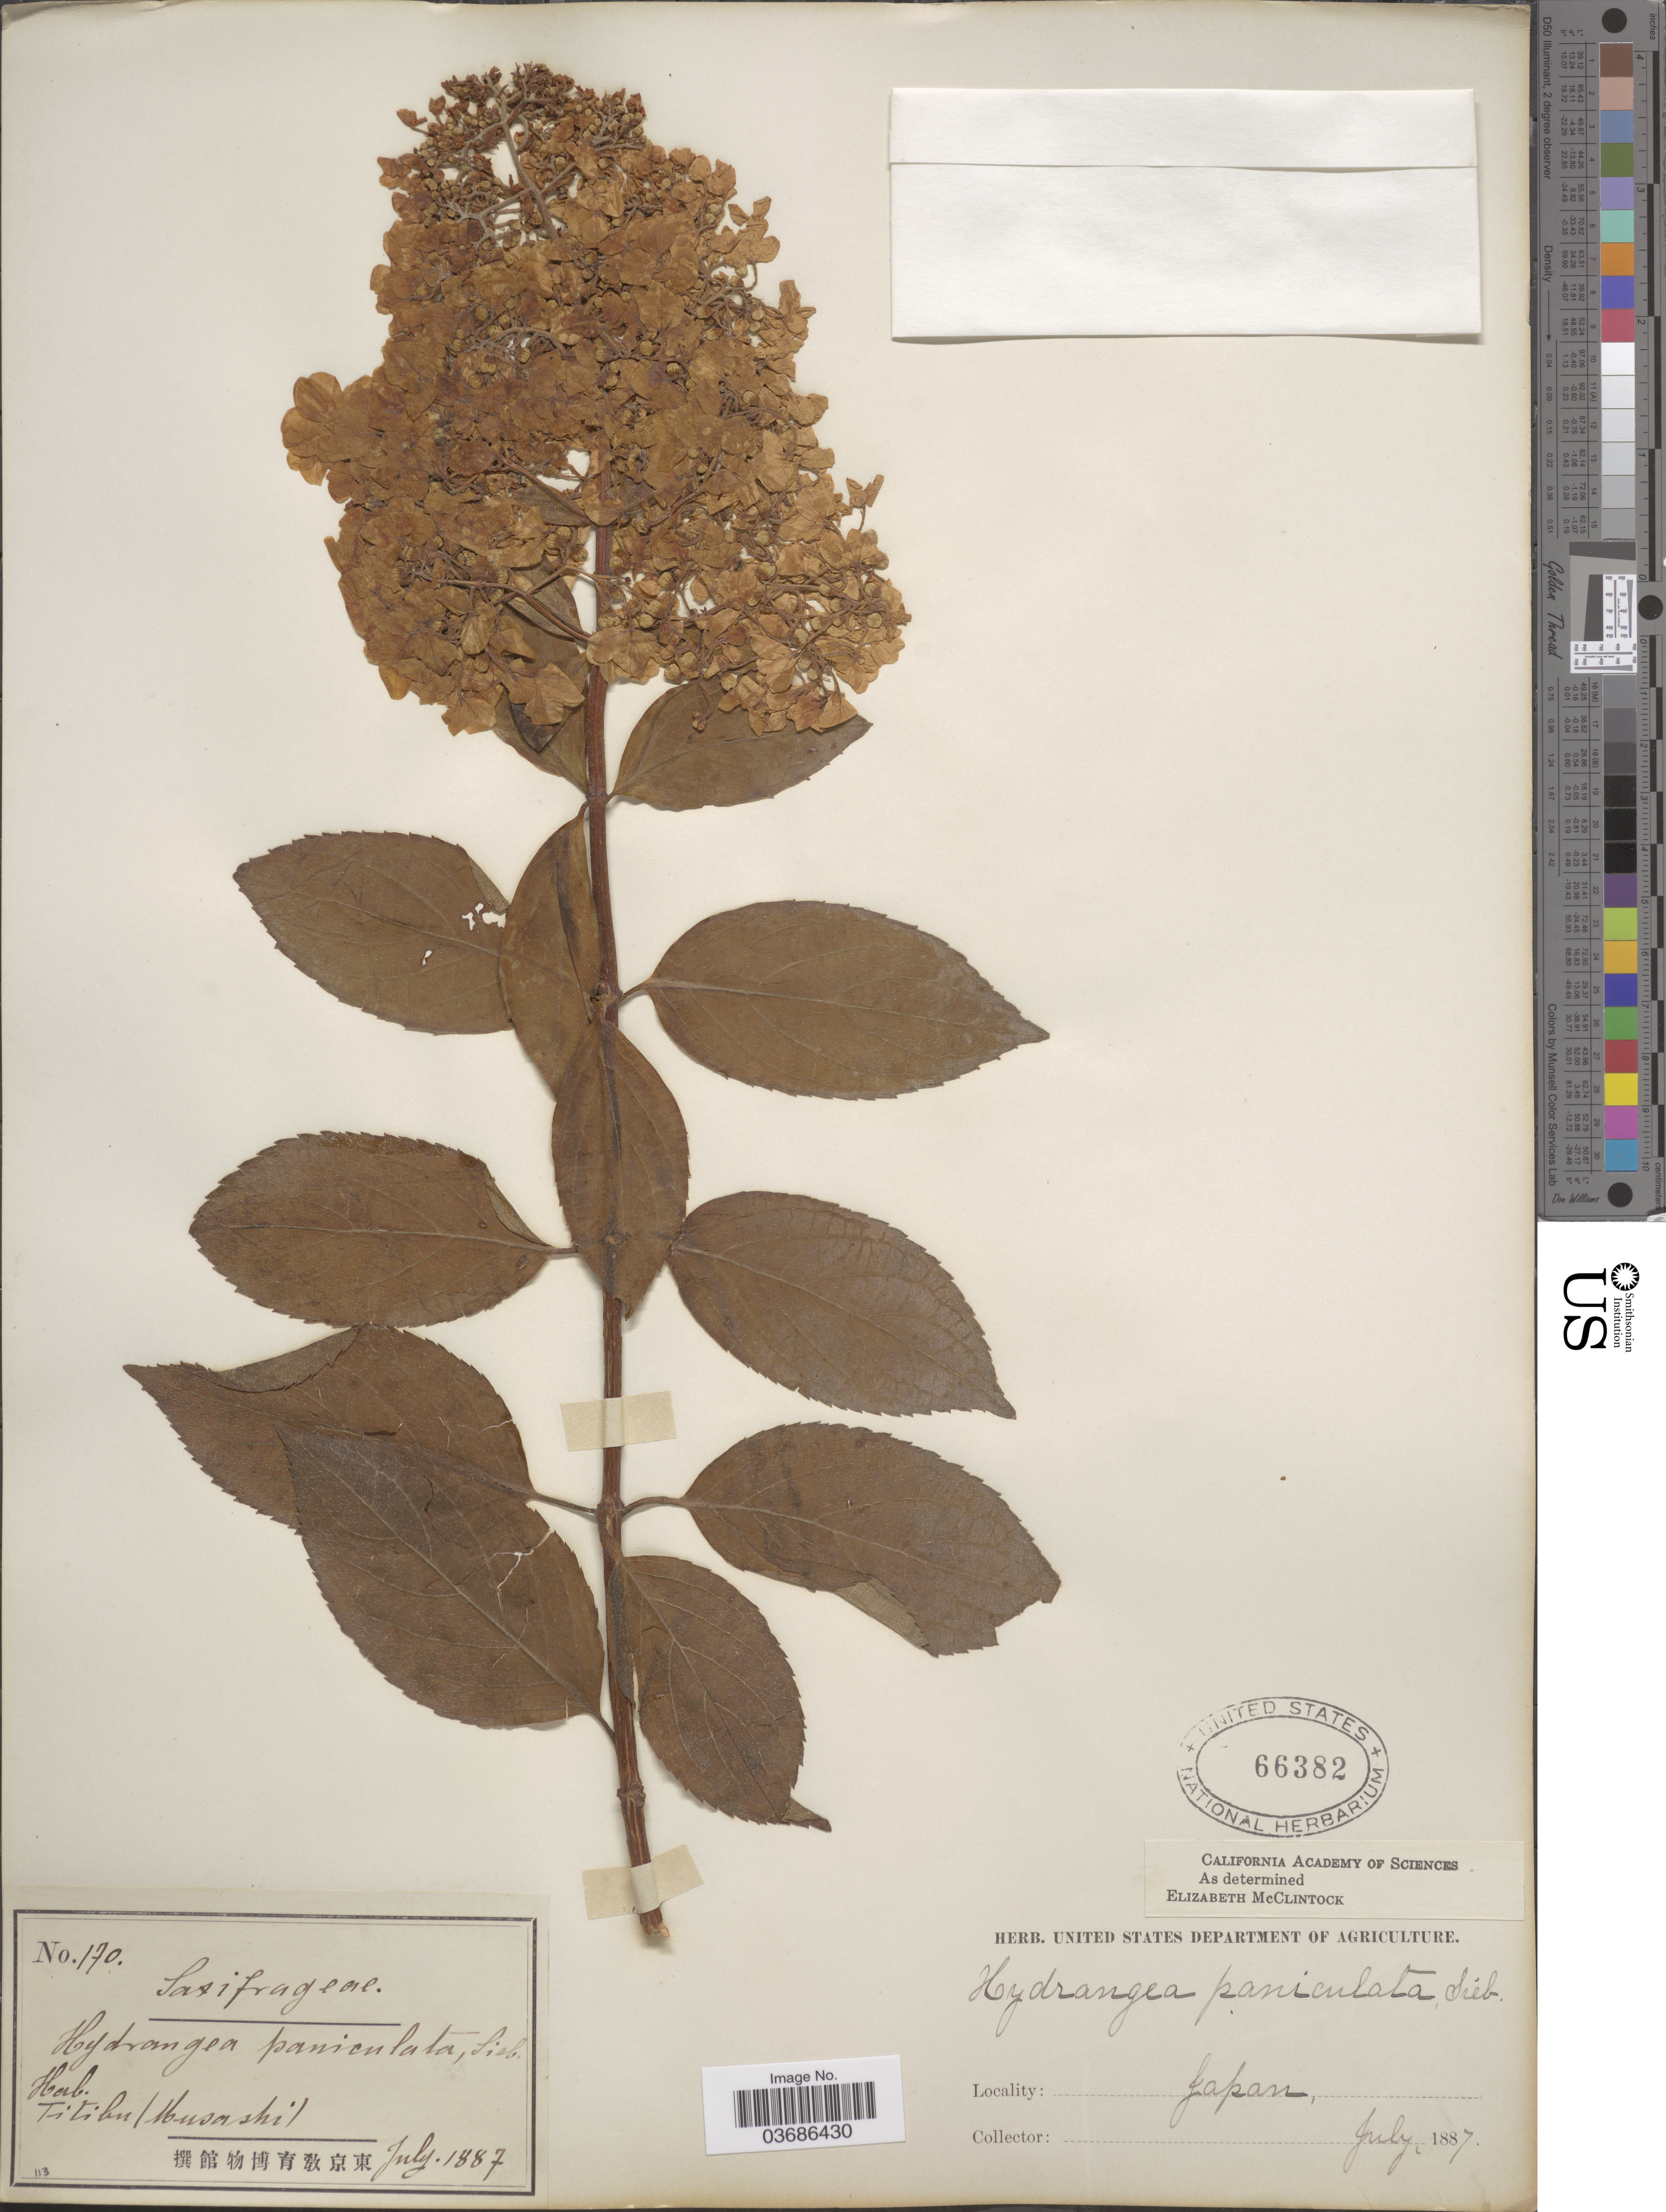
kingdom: Plantae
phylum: Tracheophyta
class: Magnoliopsida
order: Cornales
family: Hydrangeaceae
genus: Hydrangea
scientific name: Hydrangea paniculata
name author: Siebold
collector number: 170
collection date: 1887-07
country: Japan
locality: Titibu (Musashi).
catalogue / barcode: US 66382